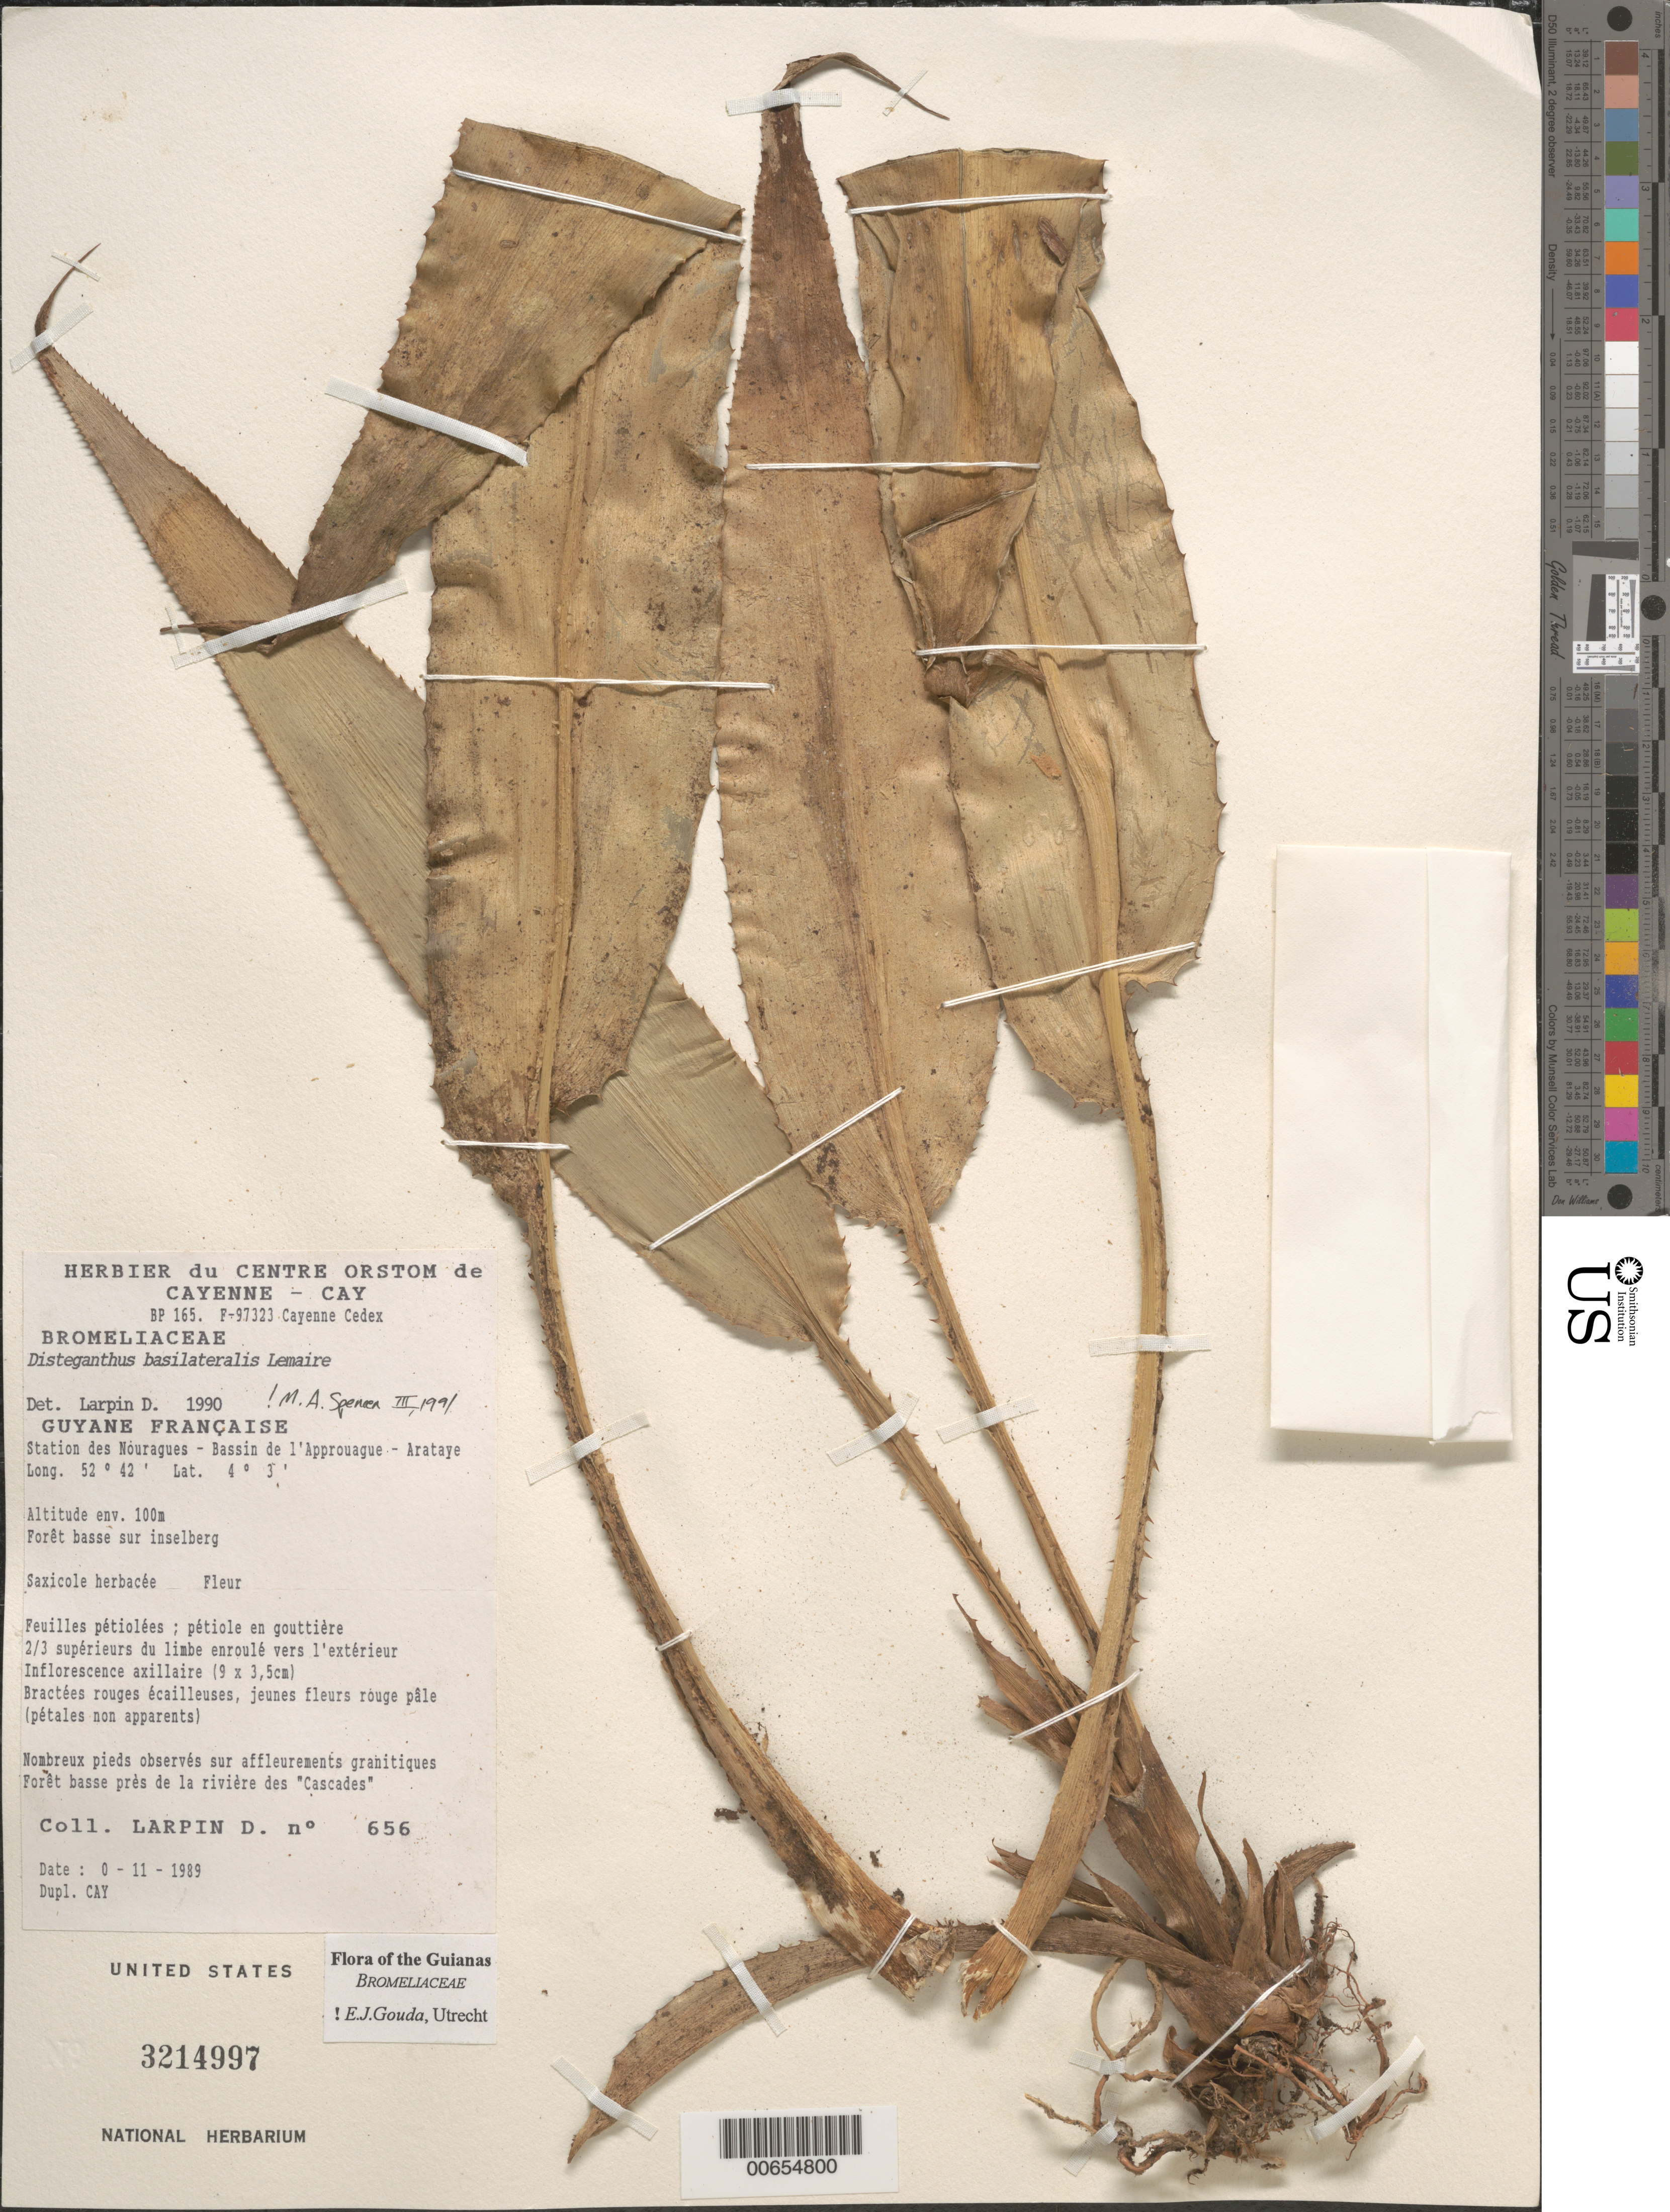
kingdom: Plantae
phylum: Tracheophyta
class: Liliopsida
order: Poales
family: Bromeliaceae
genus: Disteganthus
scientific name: Disteganthus basilateralis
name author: Lem.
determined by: Gouda, E. J.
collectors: D. Larpin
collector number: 656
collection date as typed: Nov-89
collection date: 1989-11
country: French Guiana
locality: Station des Nouragues, Bassin de l'Approuague, Arataye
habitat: Low altitude forest on inselberg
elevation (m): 100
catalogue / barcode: US 3214997